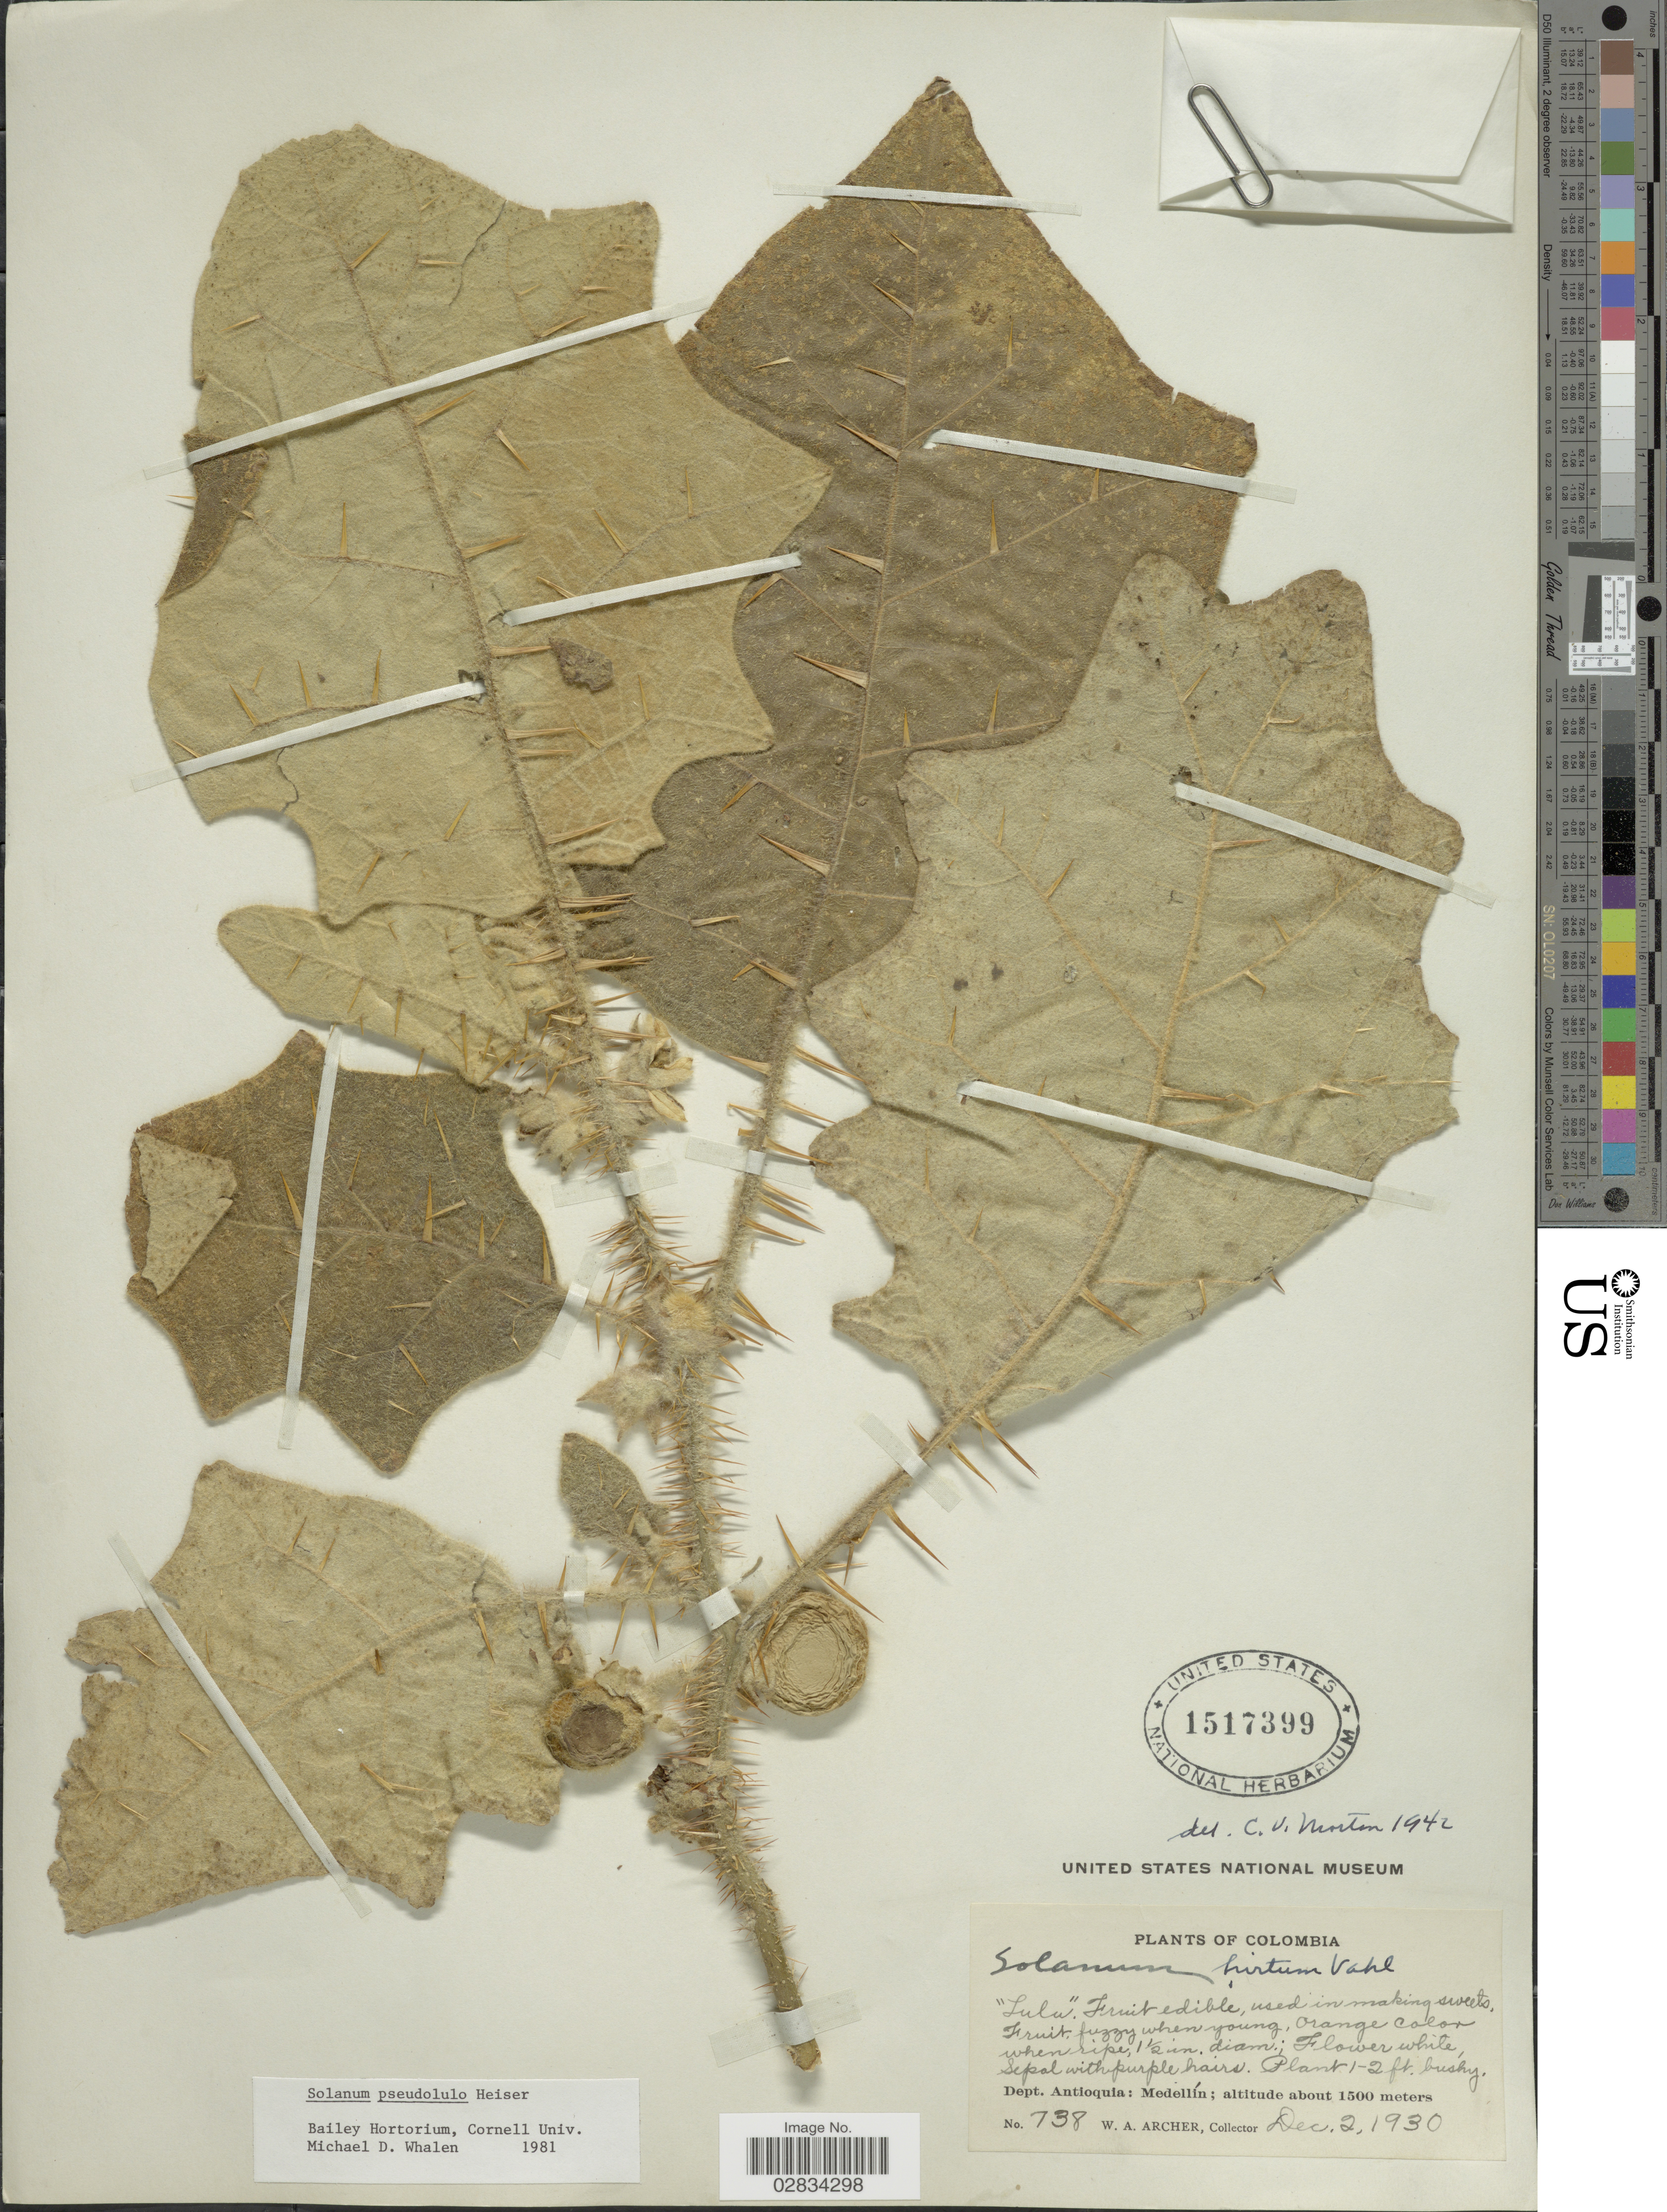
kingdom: Plantae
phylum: Tracheophyta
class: Magnoliopsida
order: Solanales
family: Solanaceae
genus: Solanum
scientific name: Solanum pseudolulo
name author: Heiser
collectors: W. A. Archer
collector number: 738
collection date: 1930-12-02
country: Colombia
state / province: Antioquia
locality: Dept. Antioquia: Medellín.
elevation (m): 1500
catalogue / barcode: US 1517399